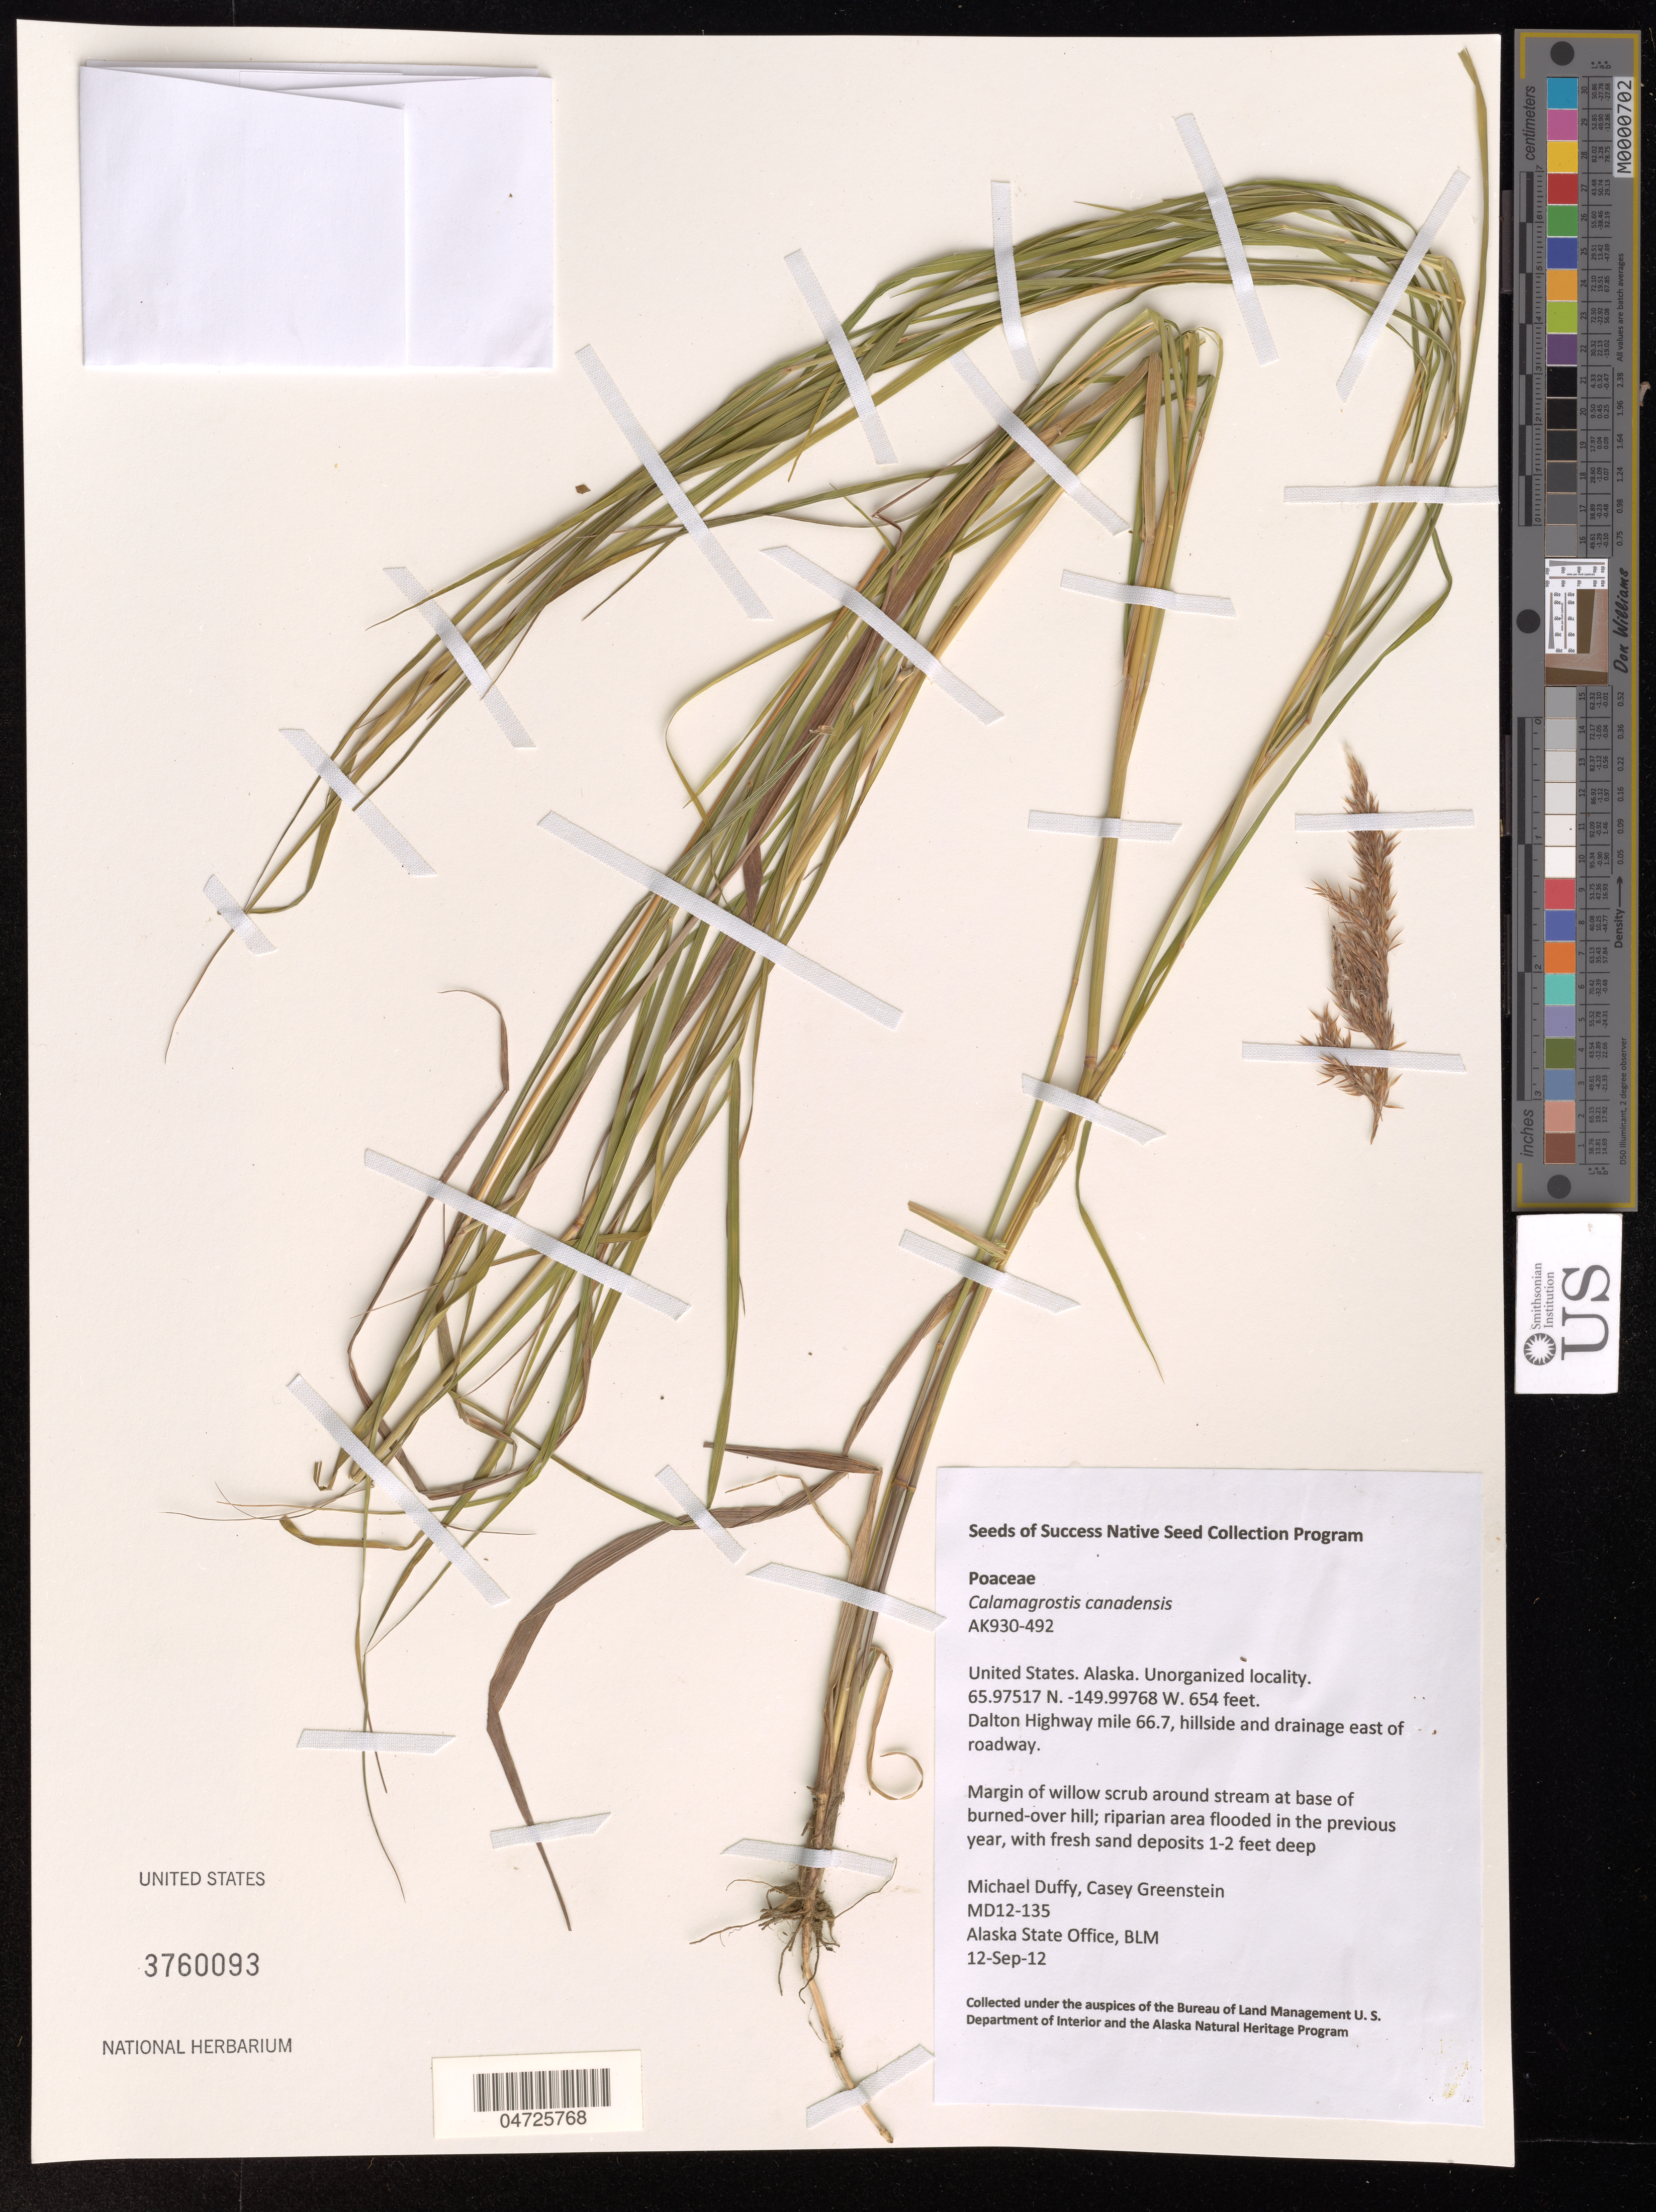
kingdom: Plantae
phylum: Tracheophyta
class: Liliopsida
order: Poales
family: Poaceae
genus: Calamagrostis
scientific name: Calamagrostis canadensis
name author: (Michx.) P. Beauv.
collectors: M. Duffy & C. Greenstein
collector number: MD12-135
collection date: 2012-09-12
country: United States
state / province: Alaska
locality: Dalton Highway mile 66.7, hillside and drainage east of roadway.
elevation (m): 199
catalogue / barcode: US 3760093